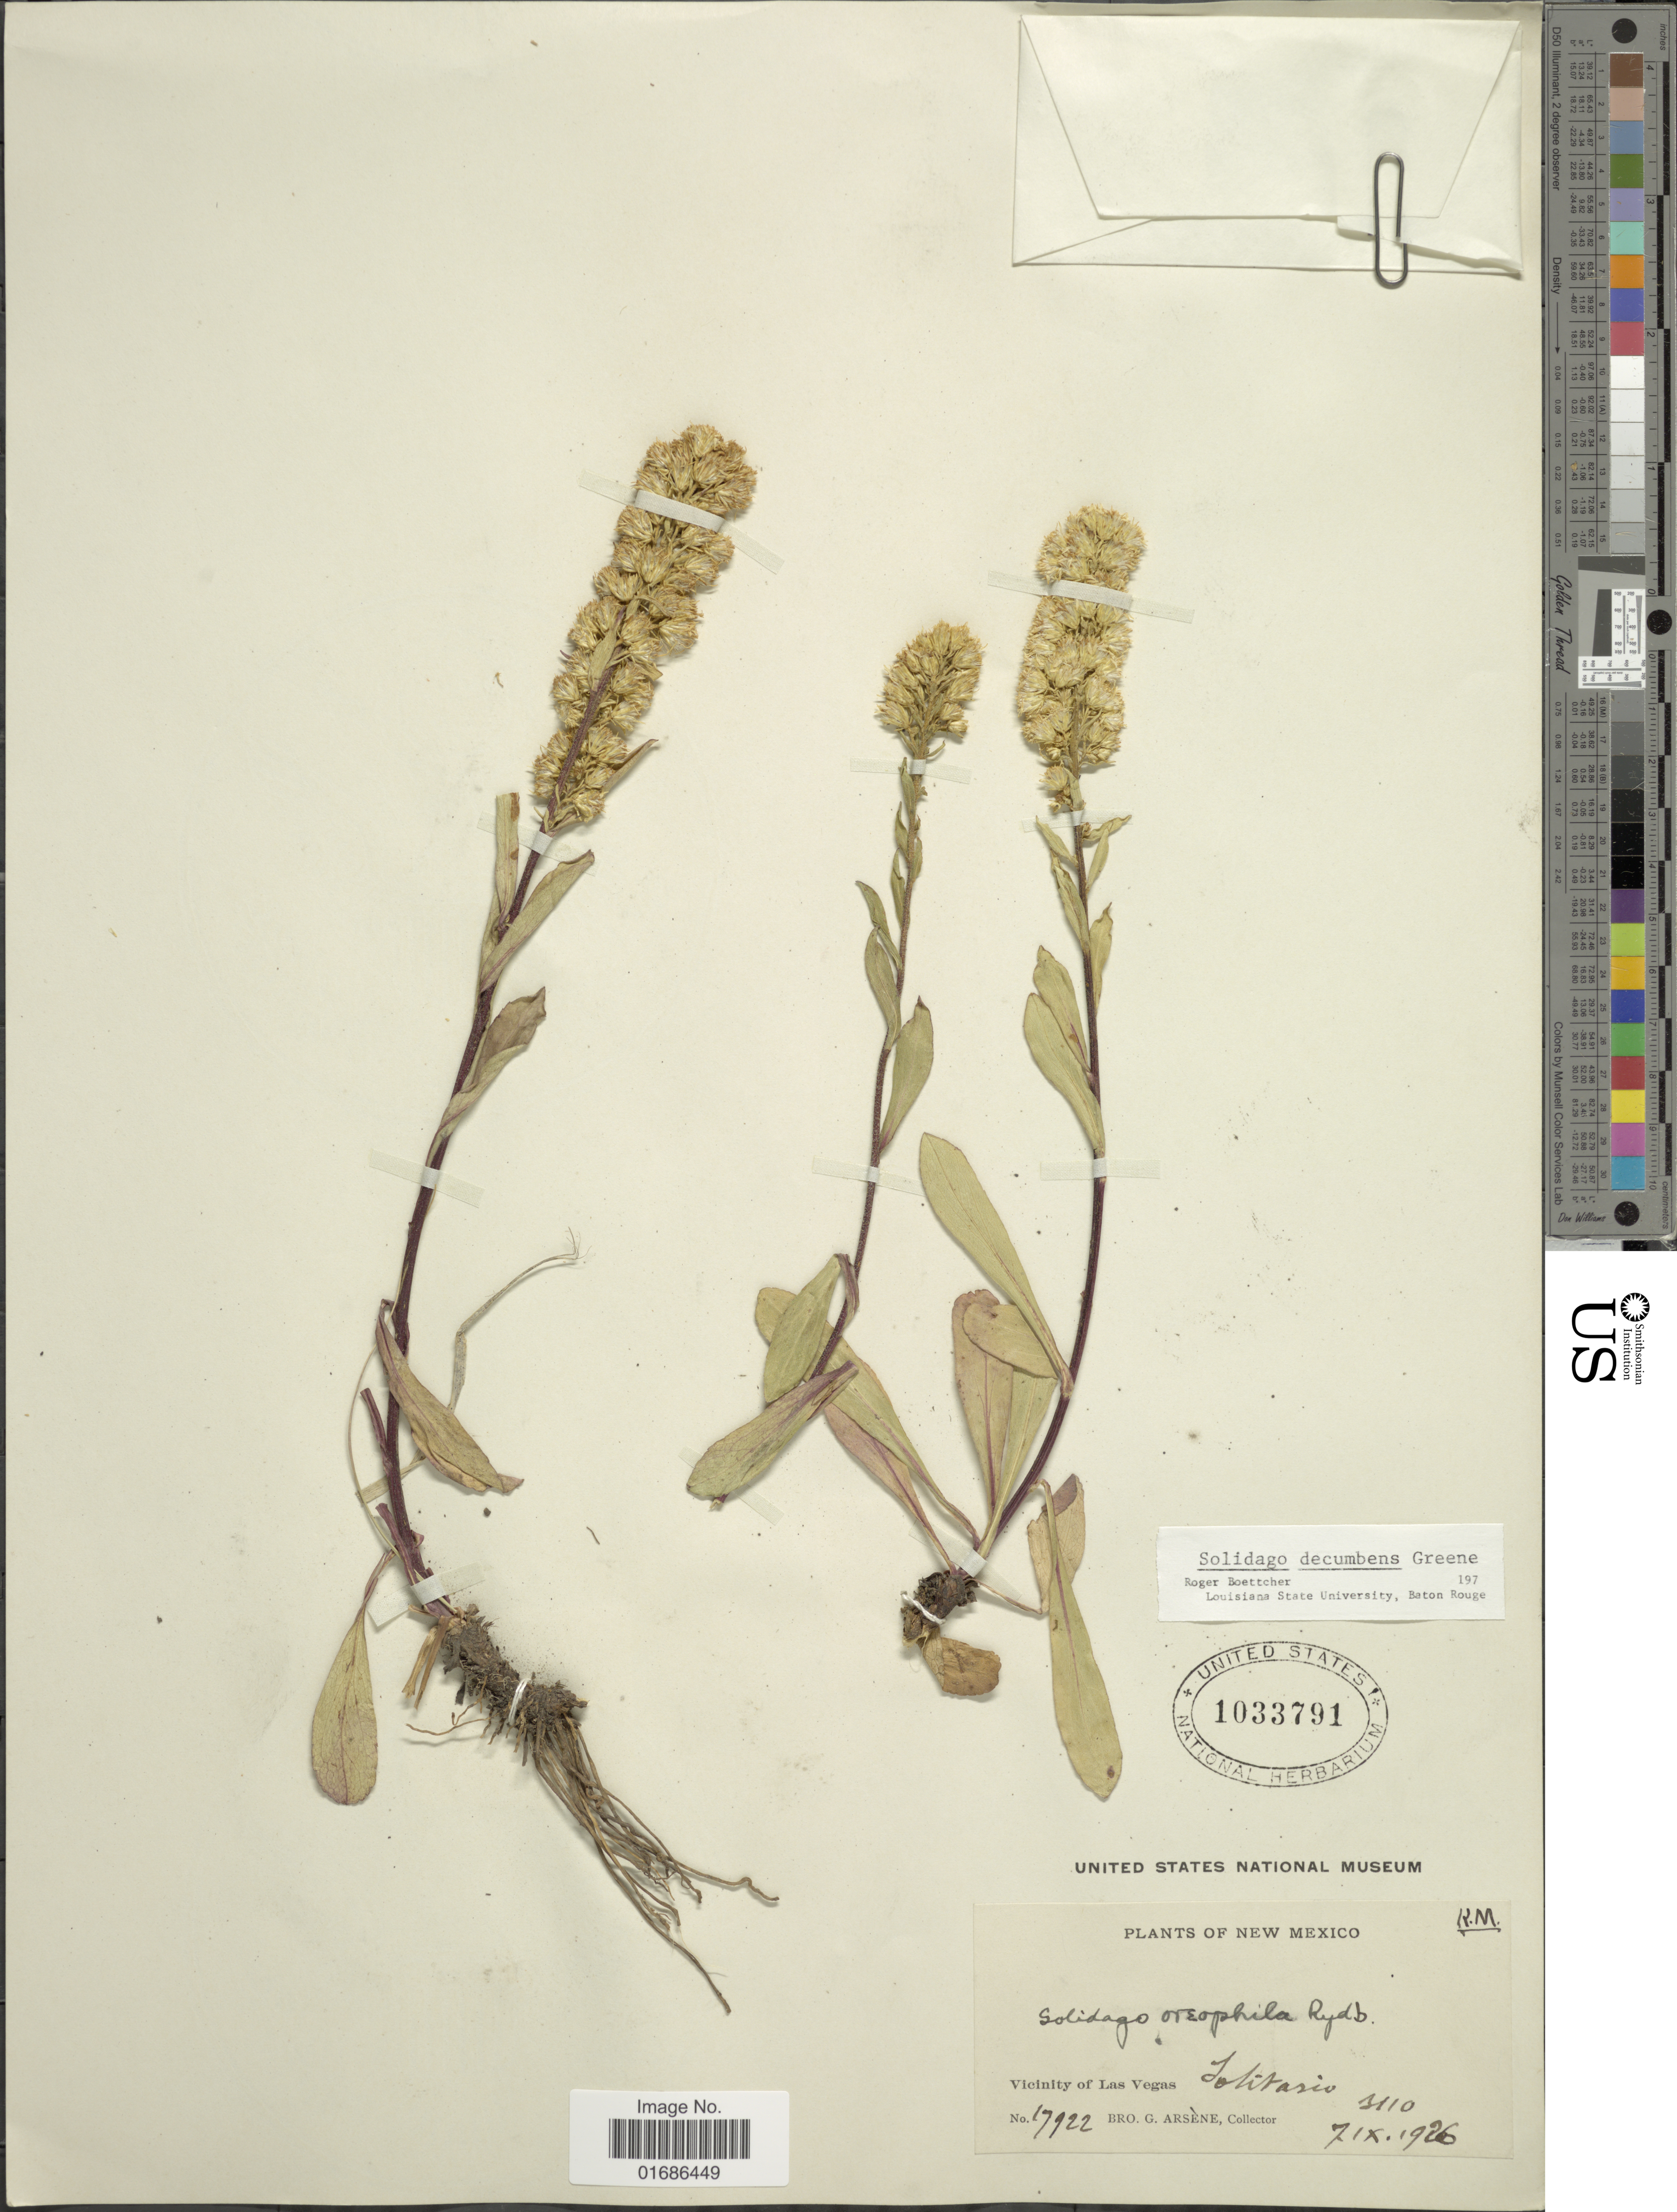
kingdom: Plantae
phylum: Tracheophyta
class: Magnoliopsida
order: Asterales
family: Asteraceae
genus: Solidago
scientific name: Solidago decumbens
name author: Greene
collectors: Bro. G. Arsène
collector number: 17922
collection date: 1926-09-07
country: United States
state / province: New Mexico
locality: Vicinity of Las vegas, Solitario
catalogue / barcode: US 1033791